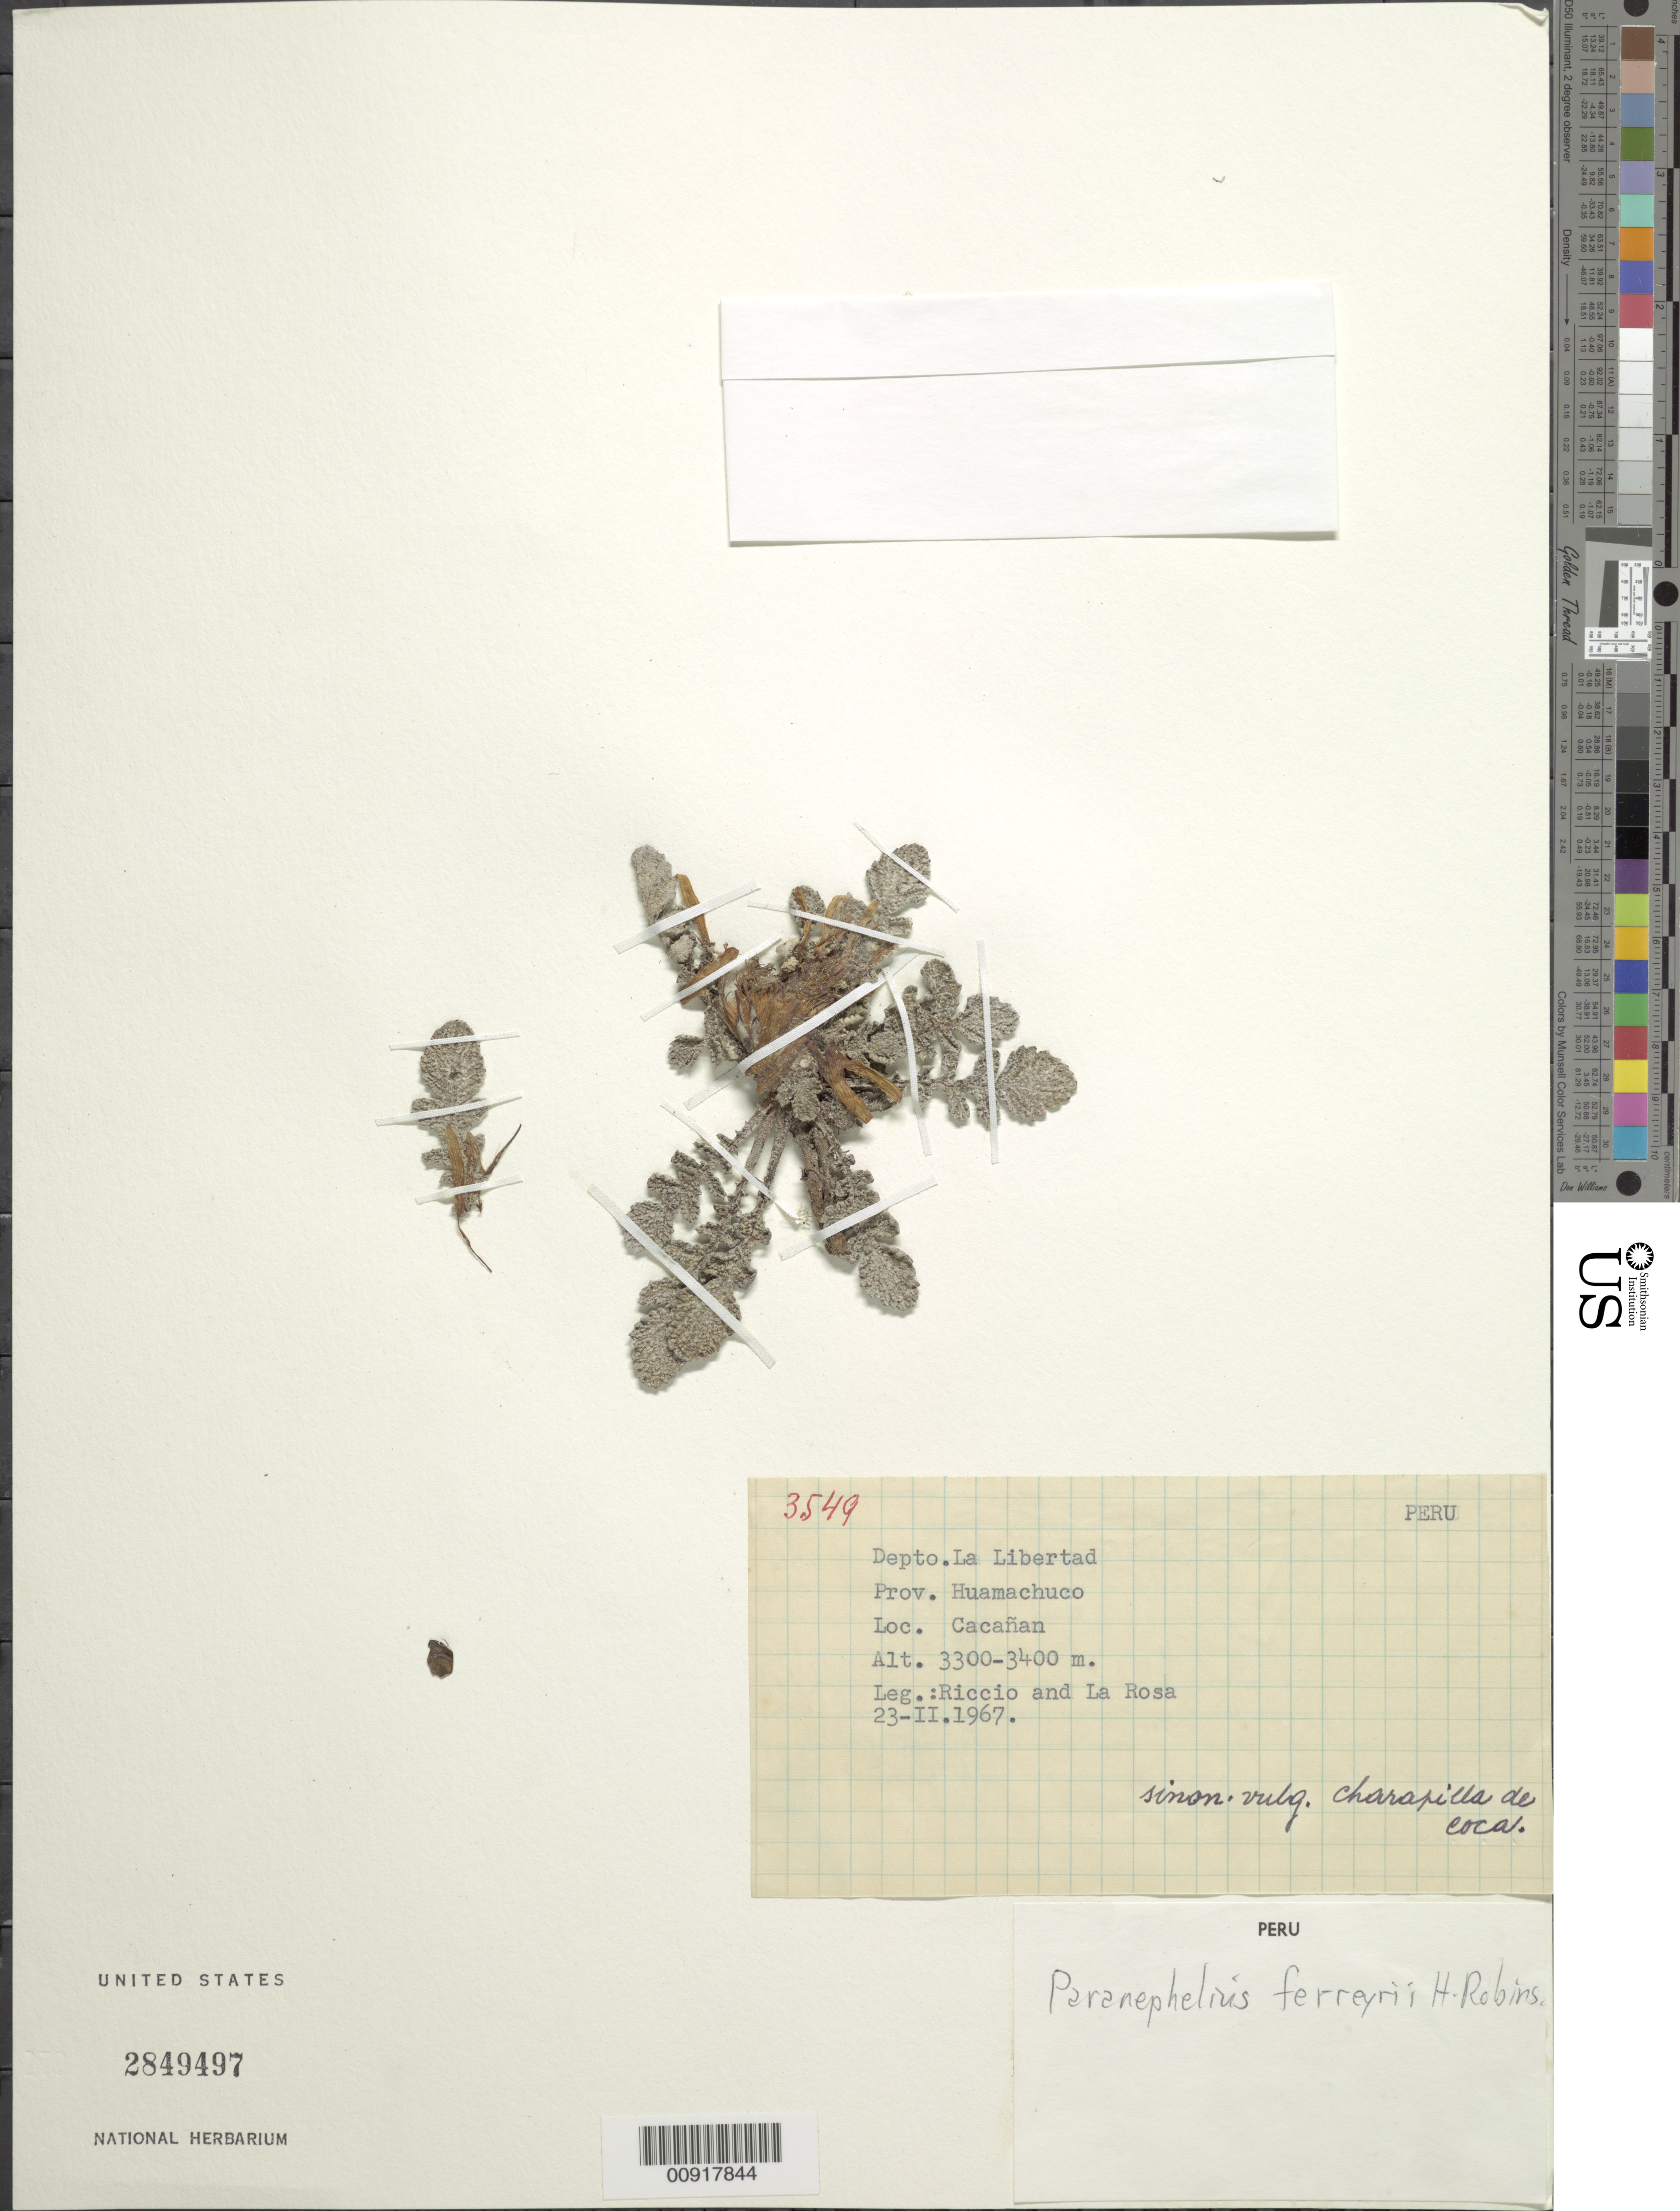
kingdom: Plantae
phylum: Tracheophyta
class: Magnoliopsida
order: Asterales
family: Asteraceae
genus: Paranephelius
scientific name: Paranephelius ferreyrii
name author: H. Rob.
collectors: F. Riccio & L. de la Rosa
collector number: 3549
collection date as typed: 23 February 1967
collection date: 1967-02-23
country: Peru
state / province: La Libertad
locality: Prov. Huamachuco, Dpto. La Libertad, Cacañan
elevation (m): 3300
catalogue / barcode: US 2849497